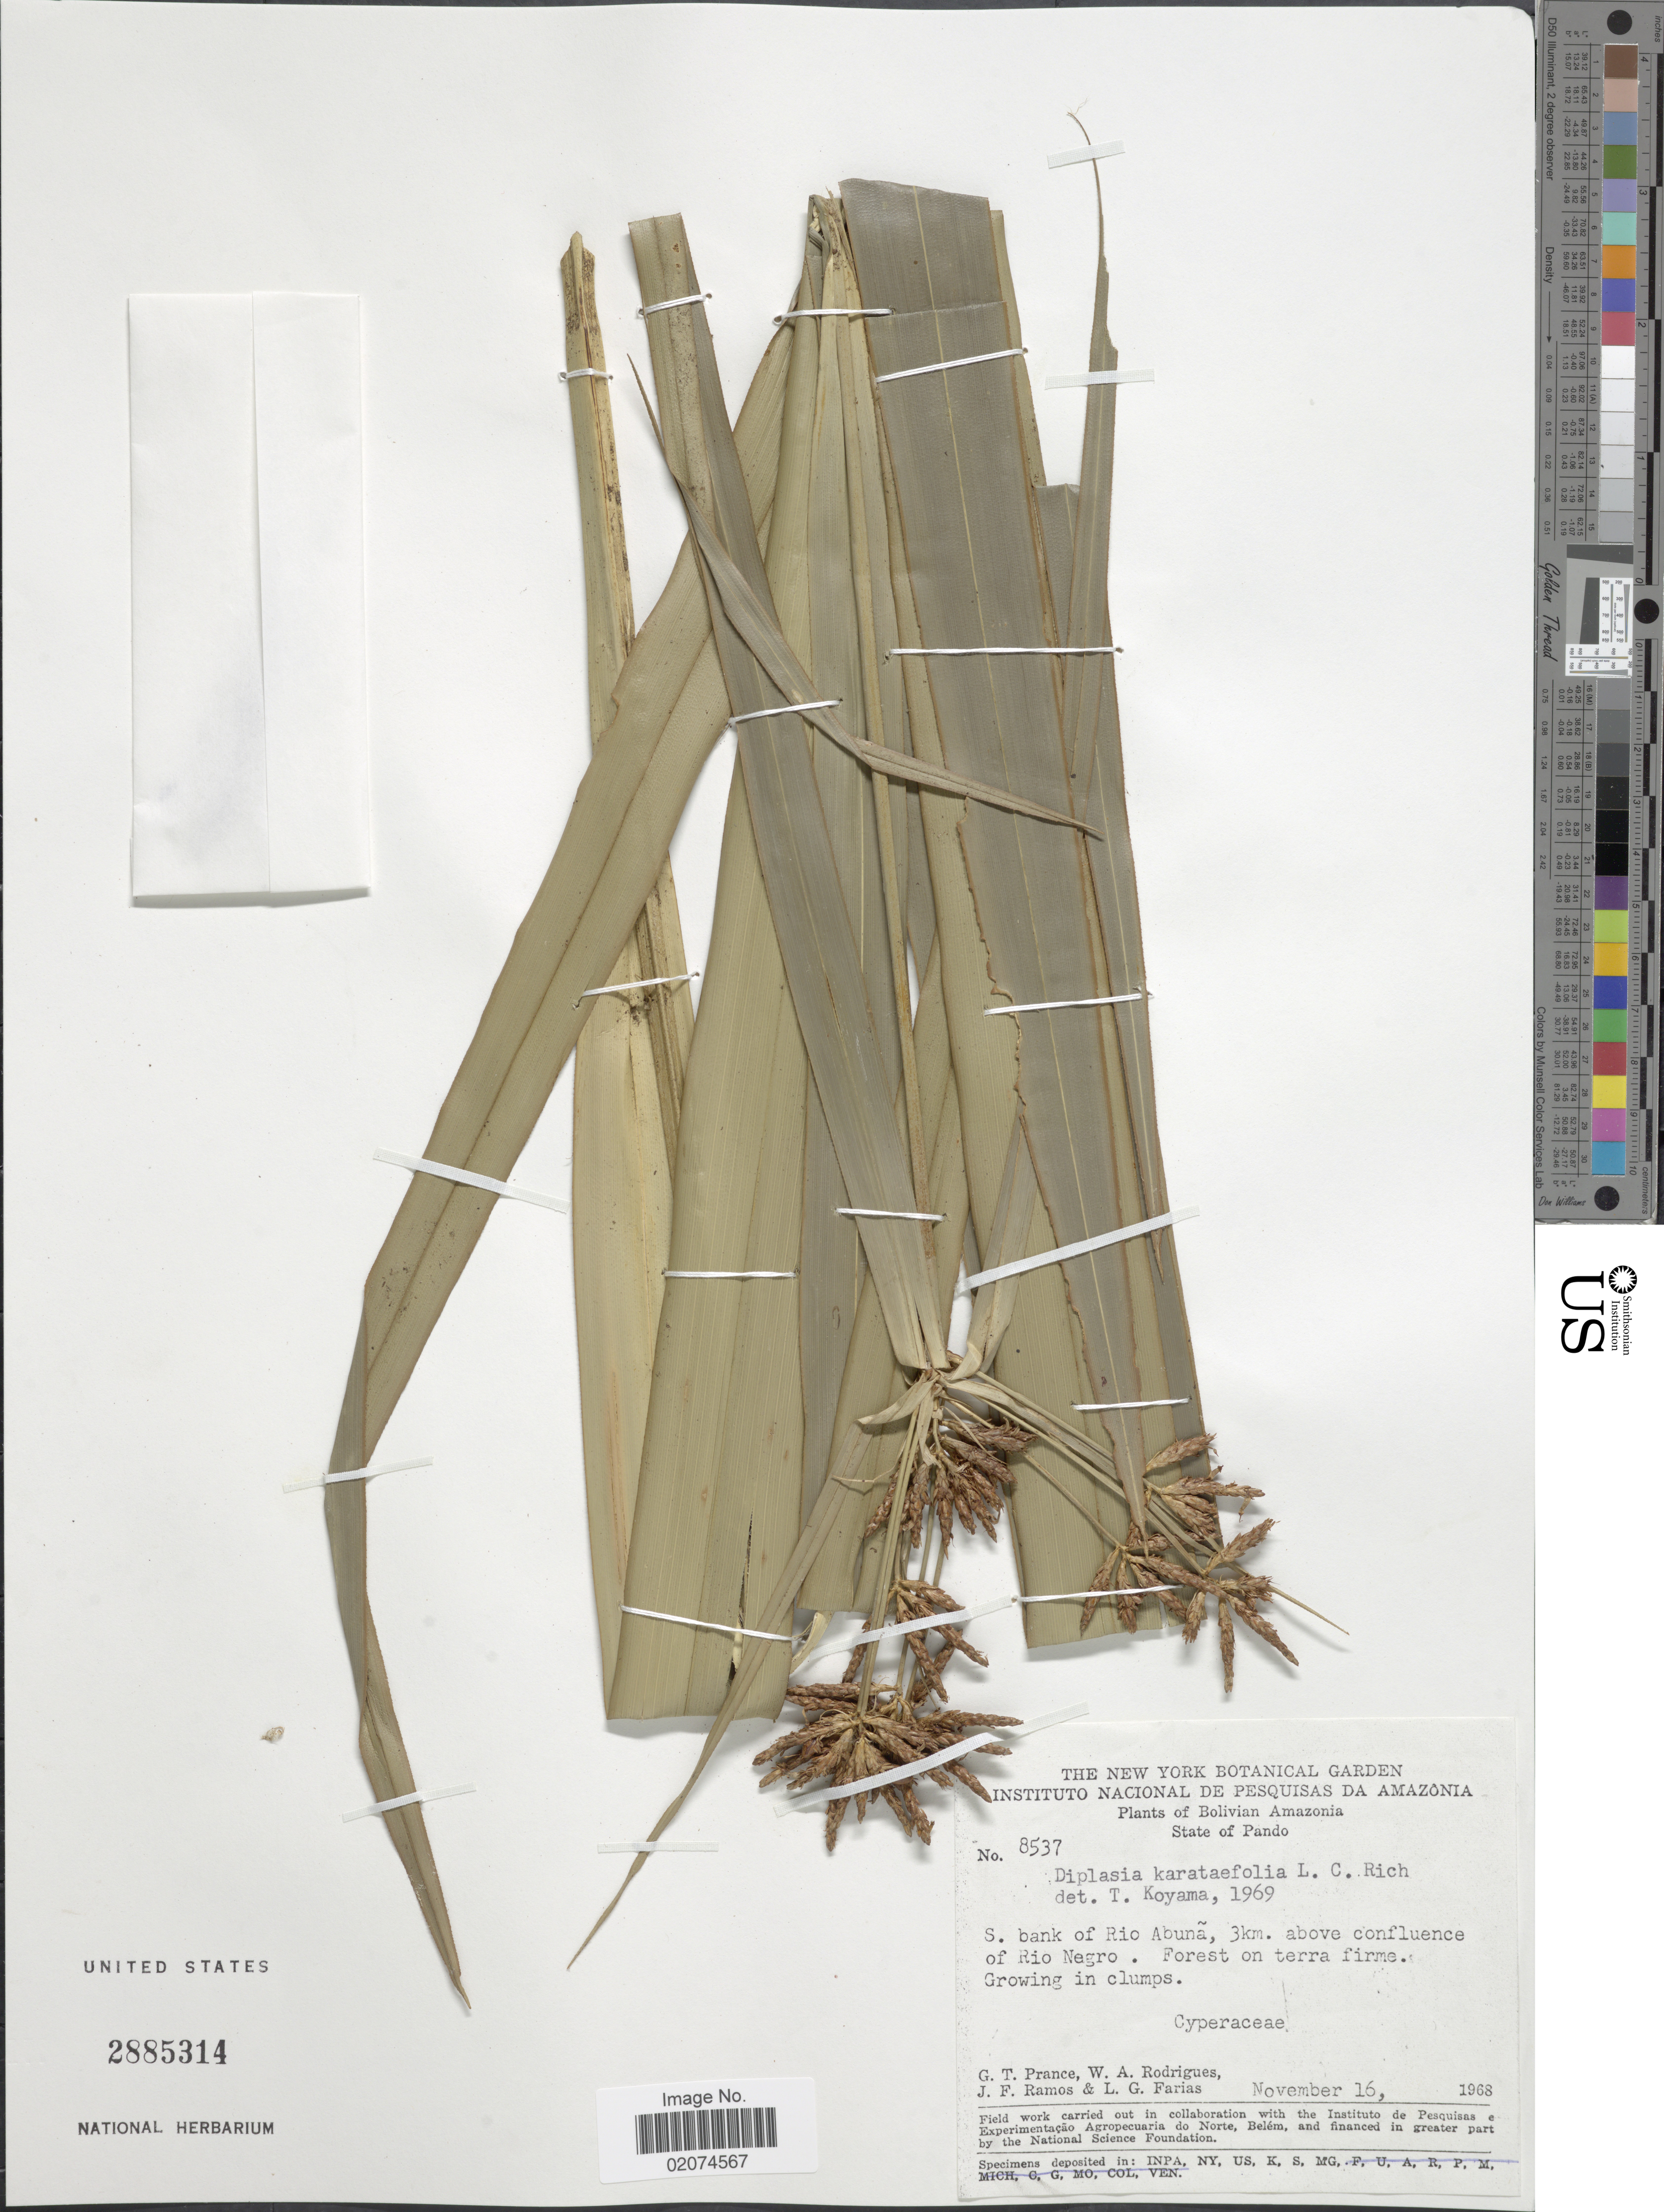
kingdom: Plantae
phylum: Tracheophyta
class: Liliopsida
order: Poales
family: Cyperaceae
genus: Diplasia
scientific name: Diplasia karatifolia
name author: Rich.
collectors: G. T. Prance, W. A. Rodrigues, J. F. Ramos & L. G. Farias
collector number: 8537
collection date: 1968-11-16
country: Bolivia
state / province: Pando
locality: Bolivian Amazonia. State of Pando, S. Bank of Rio Abuna, 3 km above confluence of Rio Negro.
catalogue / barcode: US 2885314